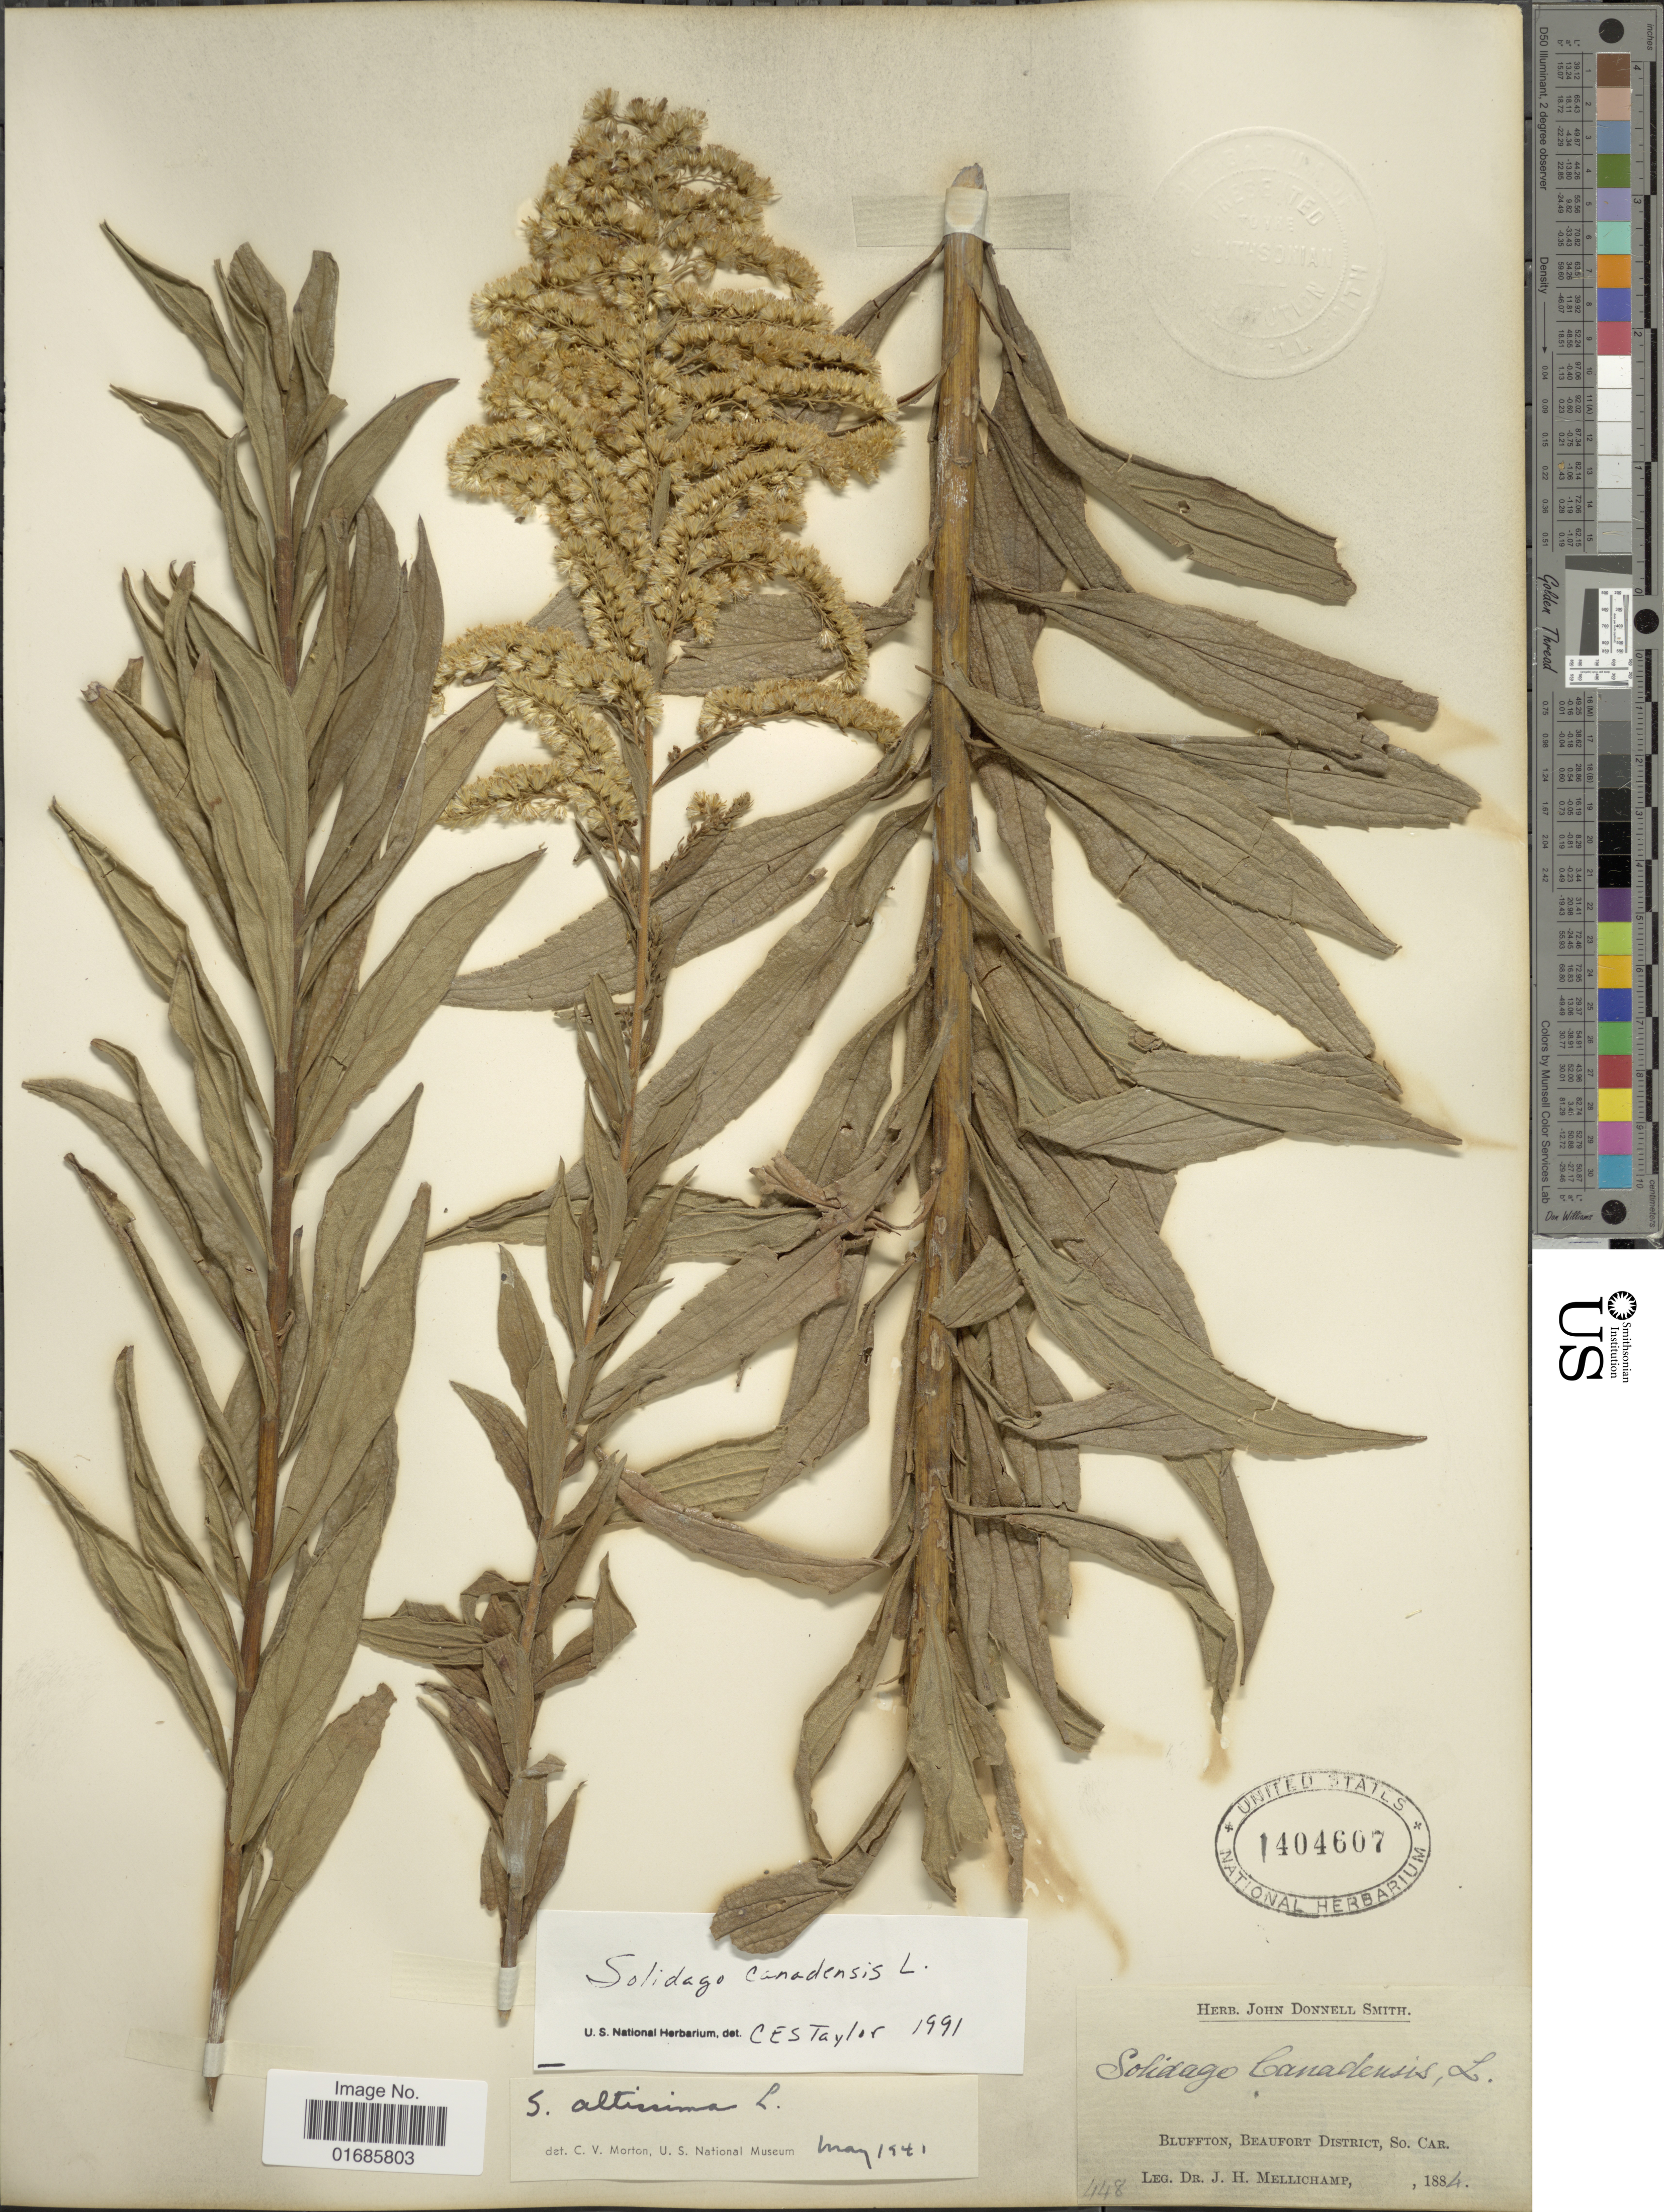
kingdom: Plantae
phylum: Tracheophyta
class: Magnoliopsida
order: Asterales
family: Asteraceae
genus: Solidago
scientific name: Solidago canadensis var. scabra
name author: (Muhl. ex Willd.) Torr. & A. Gray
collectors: J. H. Mellichamp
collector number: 448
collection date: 1884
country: United States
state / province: South Carolina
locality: Bluffton, Beaufort District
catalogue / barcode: US 1404607